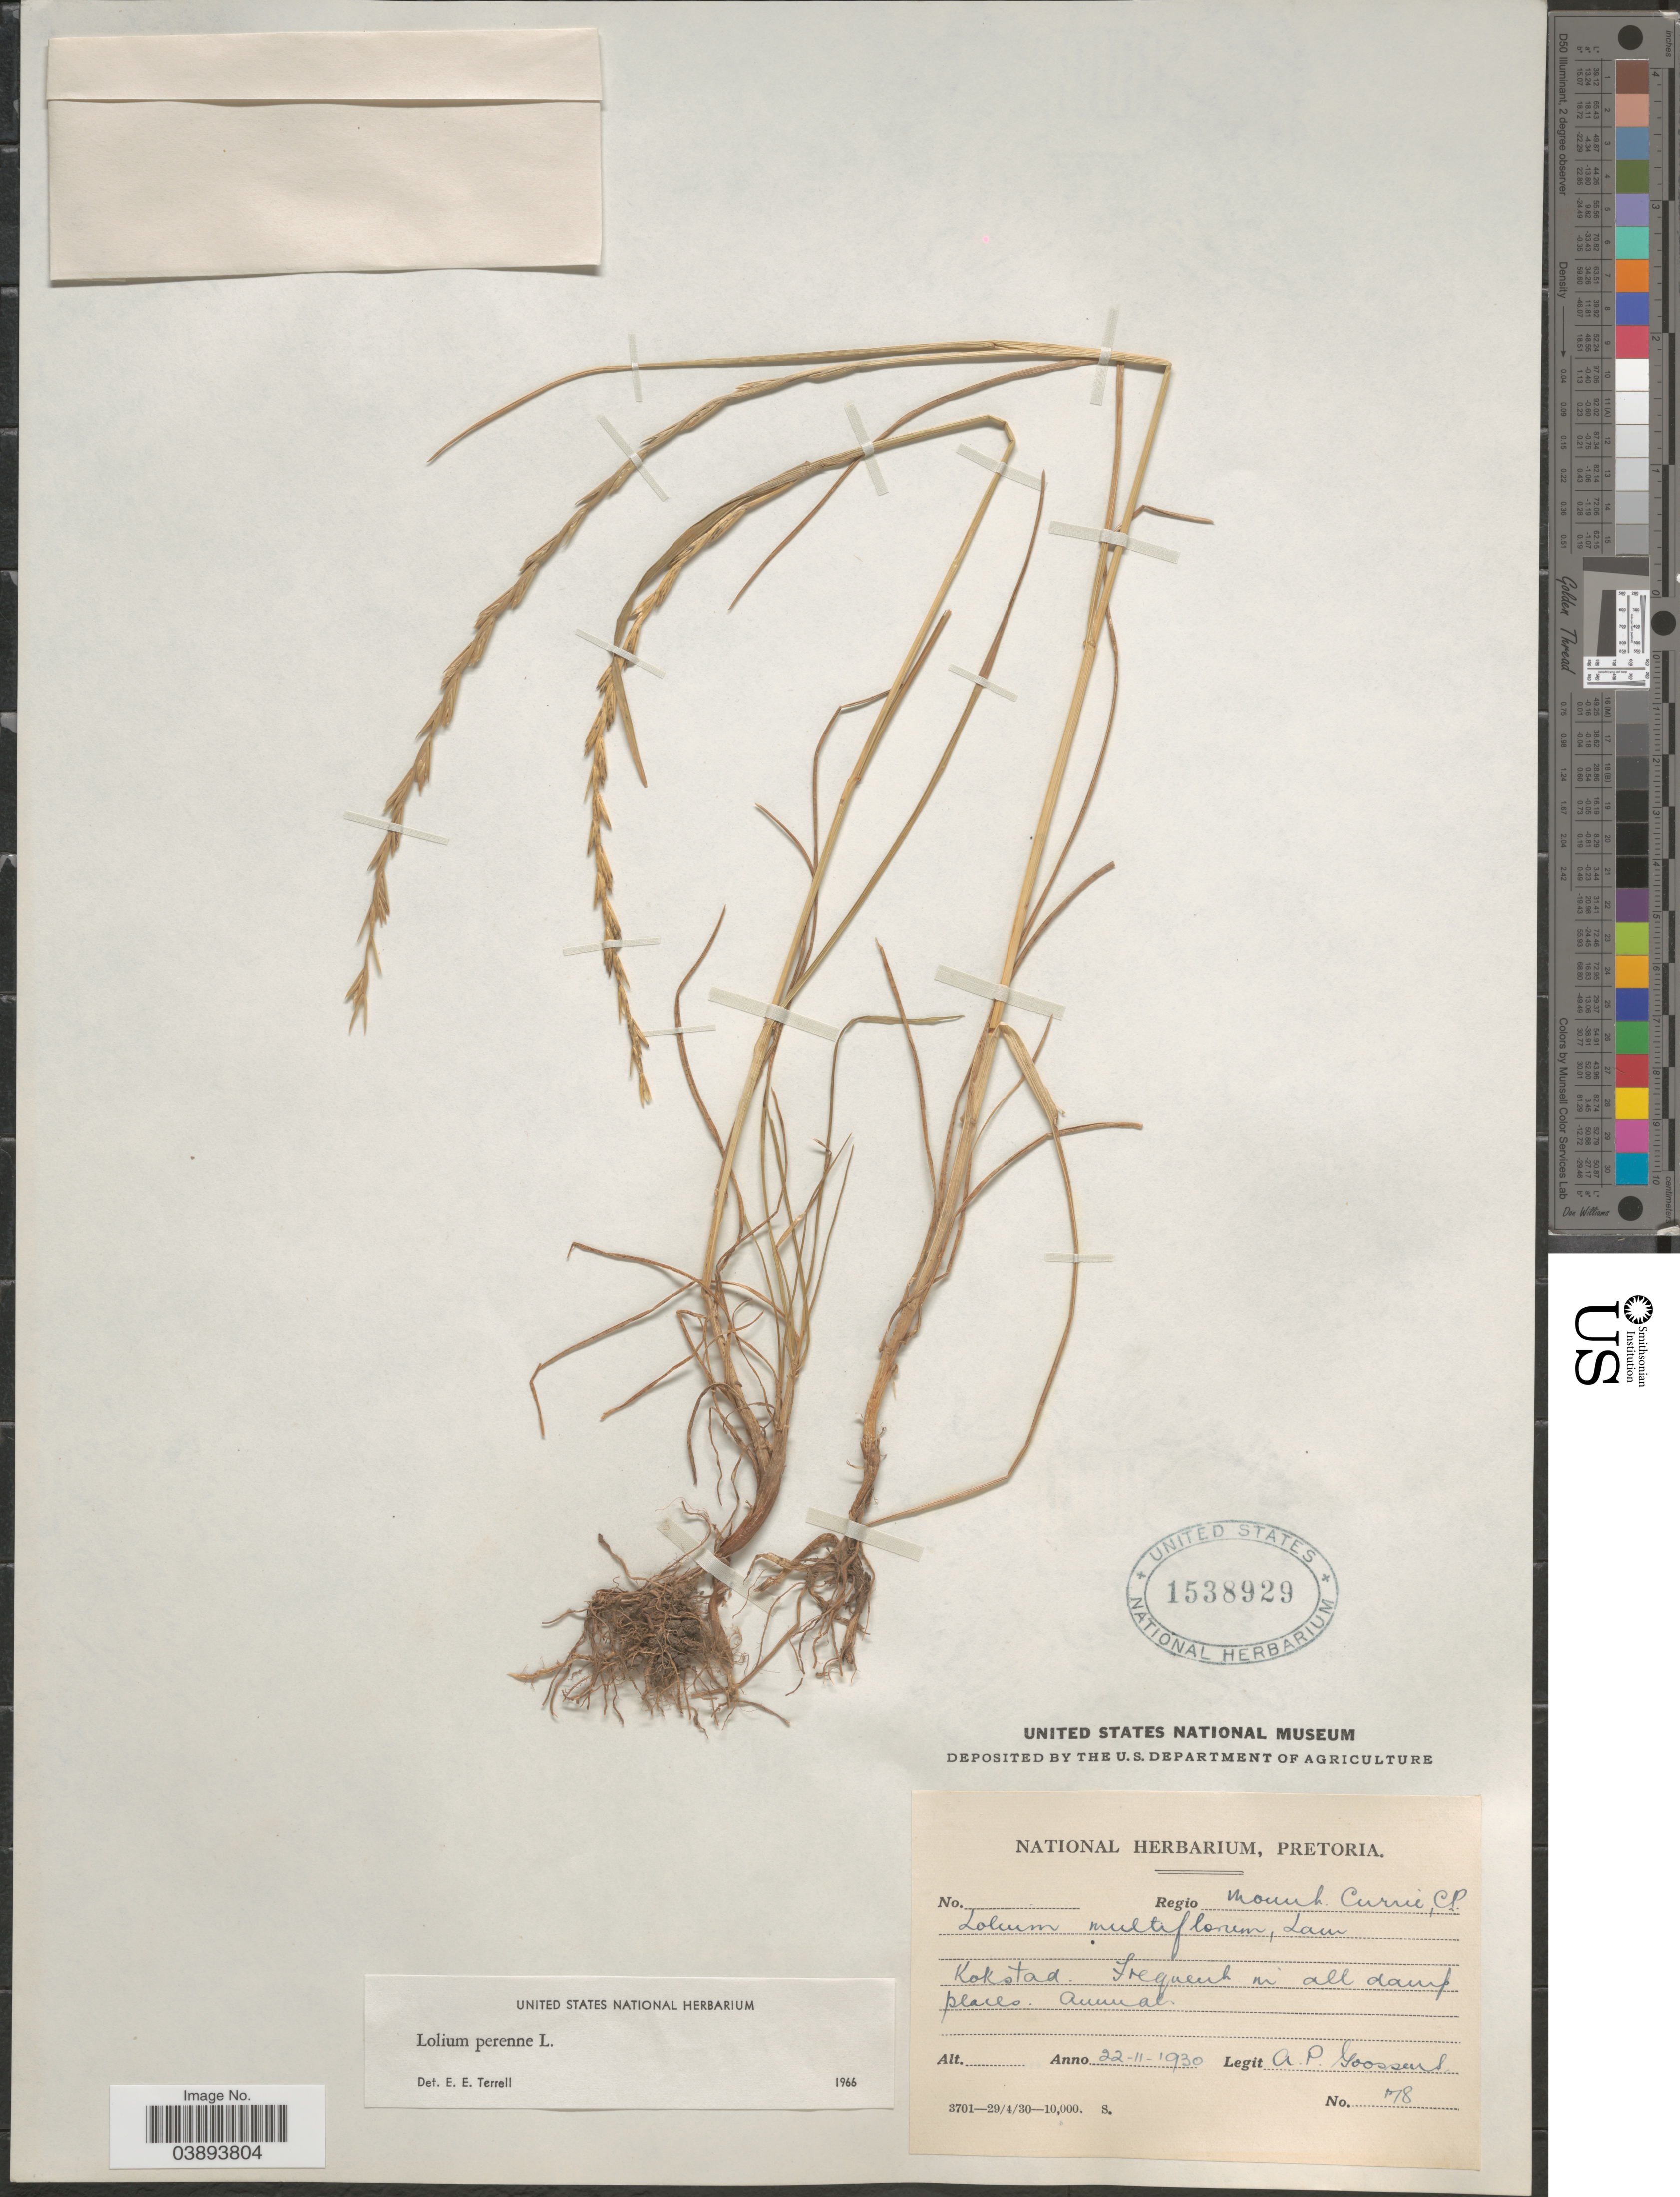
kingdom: Plantae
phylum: Tracheophyta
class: Liliopsida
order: Poales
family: Poaceae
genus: Lolium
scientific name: Lolium perenne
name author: L.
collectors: A. P. G. Goossens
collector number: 178*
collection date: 1930-11-22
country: South Africa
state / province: KwaZulu-Natal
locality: Regio Mount Currie. Kokstad.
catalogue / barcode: US 1538929